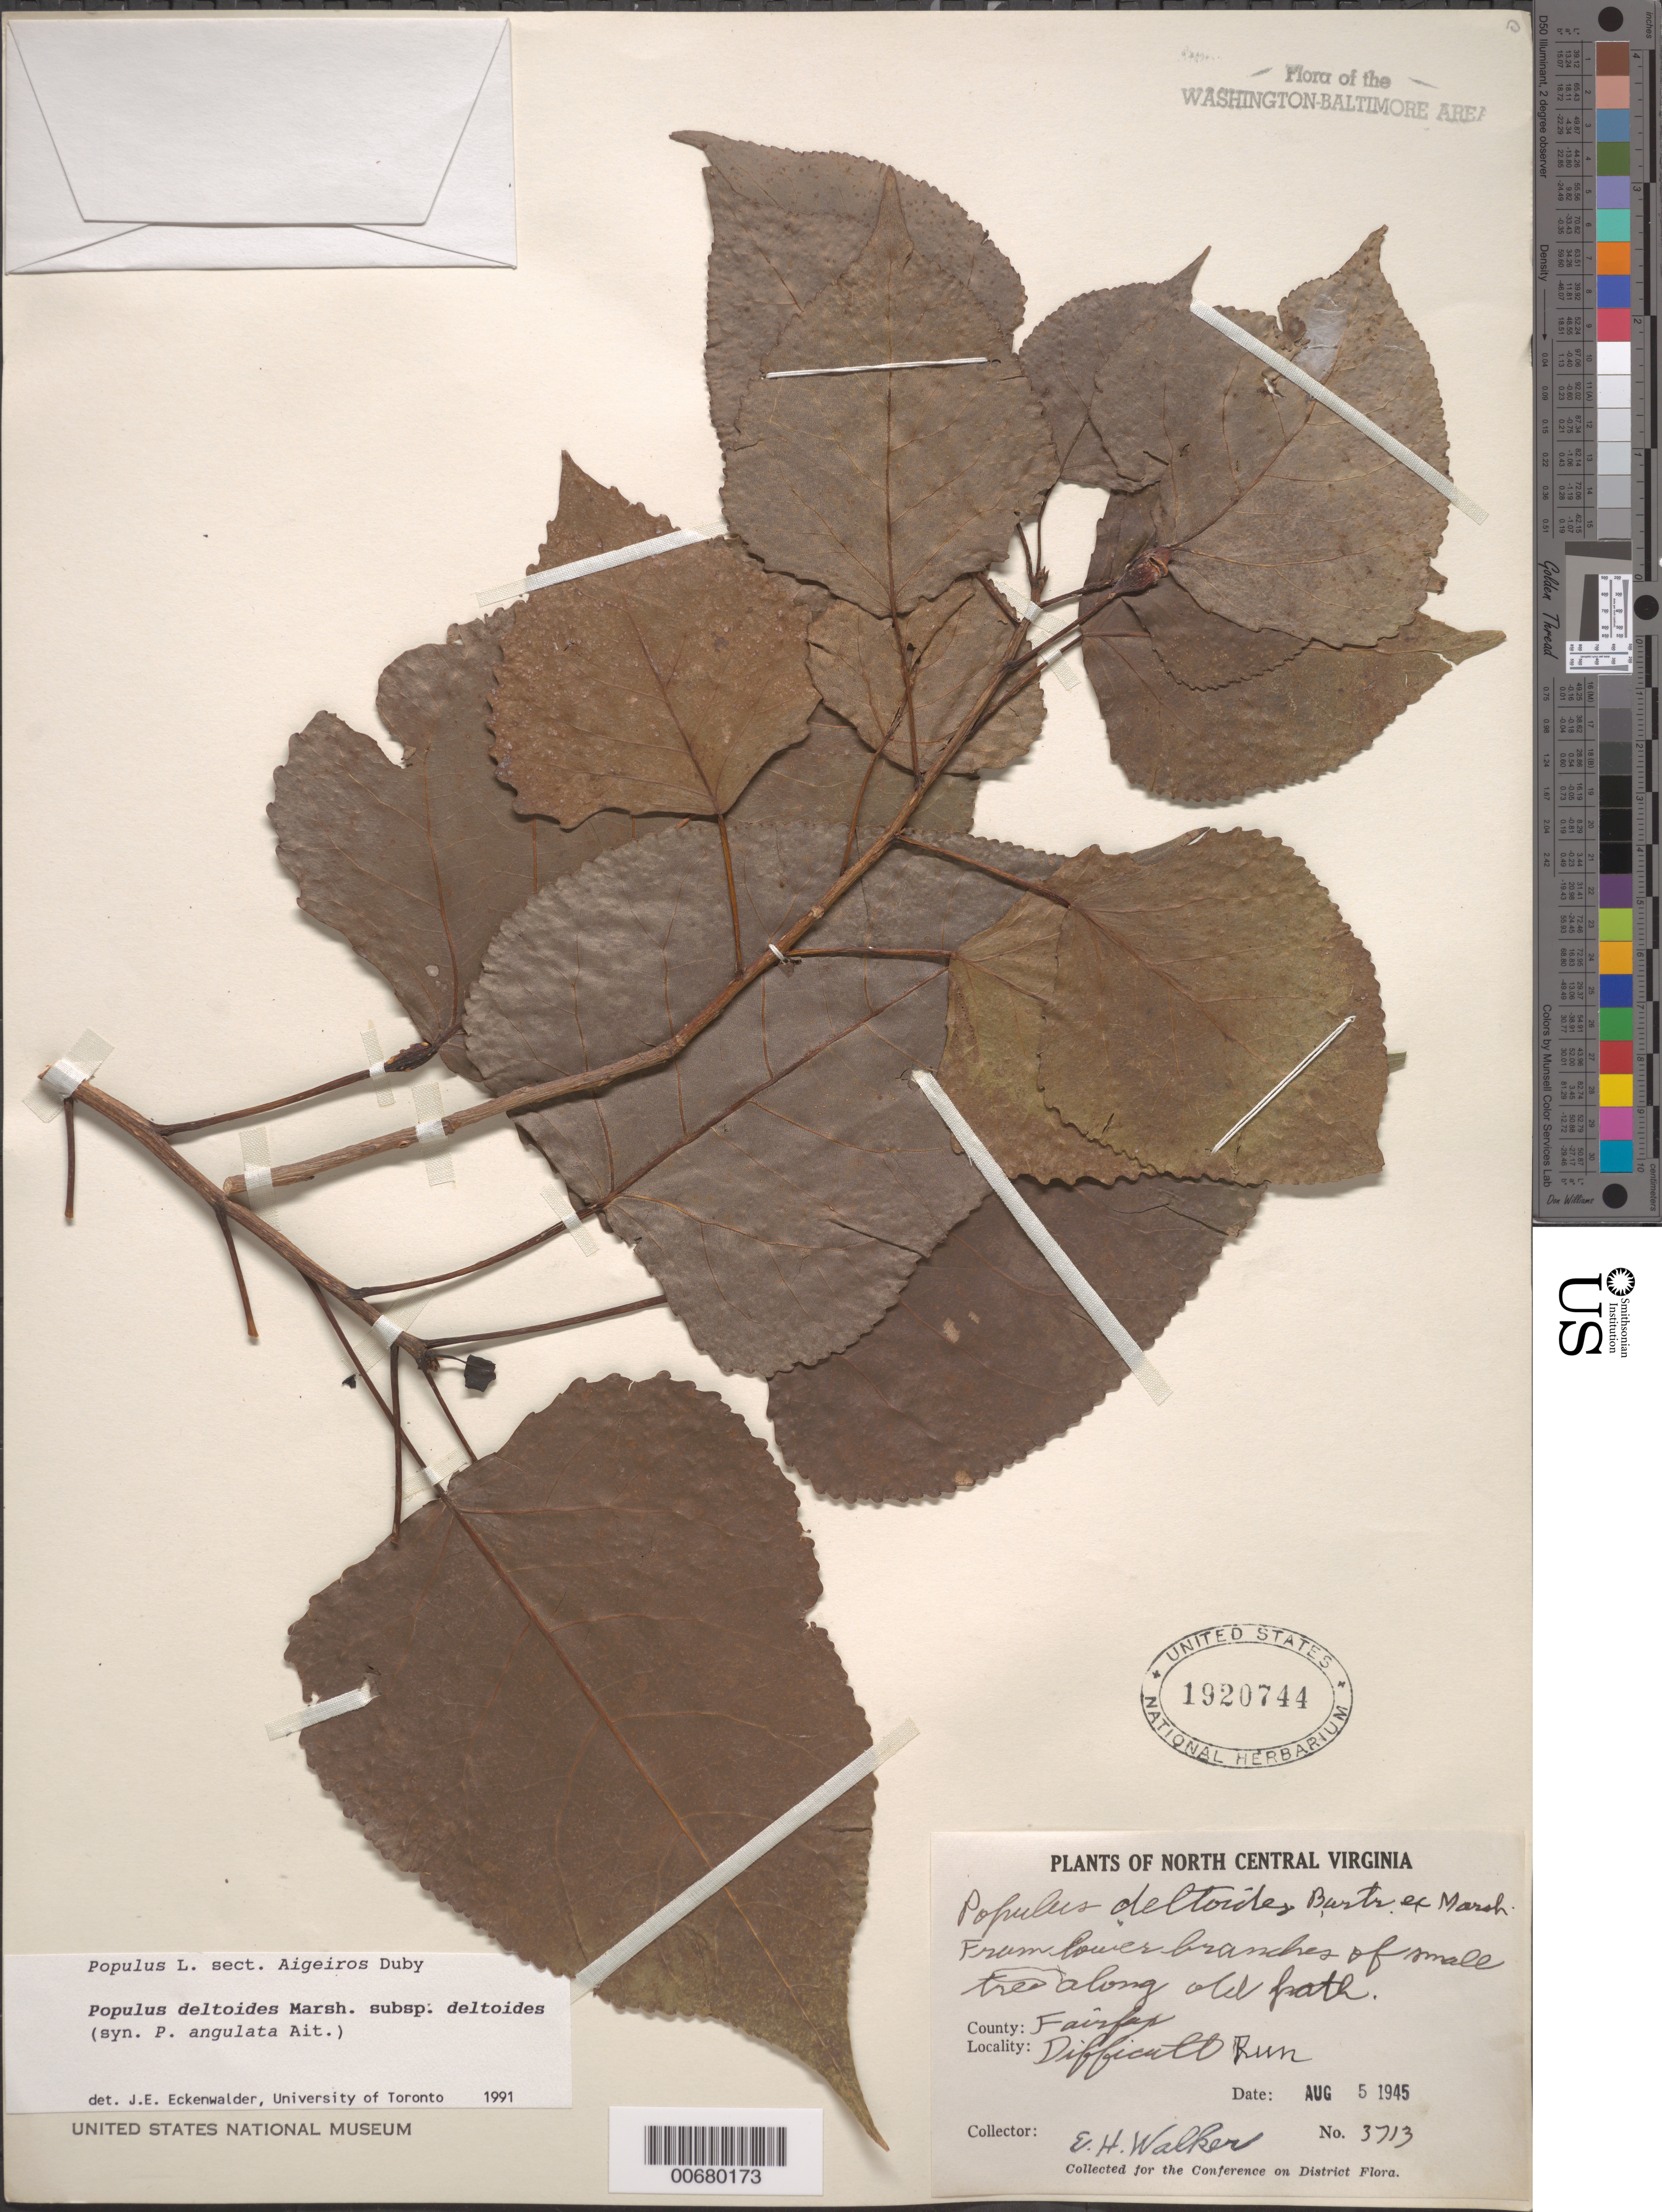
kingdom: Plantae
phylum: Tracheophyta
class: Magnoliopsida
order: Malpighiales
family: Salicaceae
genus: Populus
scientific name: Populus deltoides subsp. deltoides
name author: W. Bartram ex Marshall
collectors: E. H. Walker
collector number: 3713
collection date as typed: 05 Aug 1945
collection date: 1945-08-05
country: United States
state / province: Virginia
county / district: Fairfax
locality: Difficult Run C. and O. Canal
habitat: From lower branches of small tree along old path.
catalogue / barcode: US 1920744